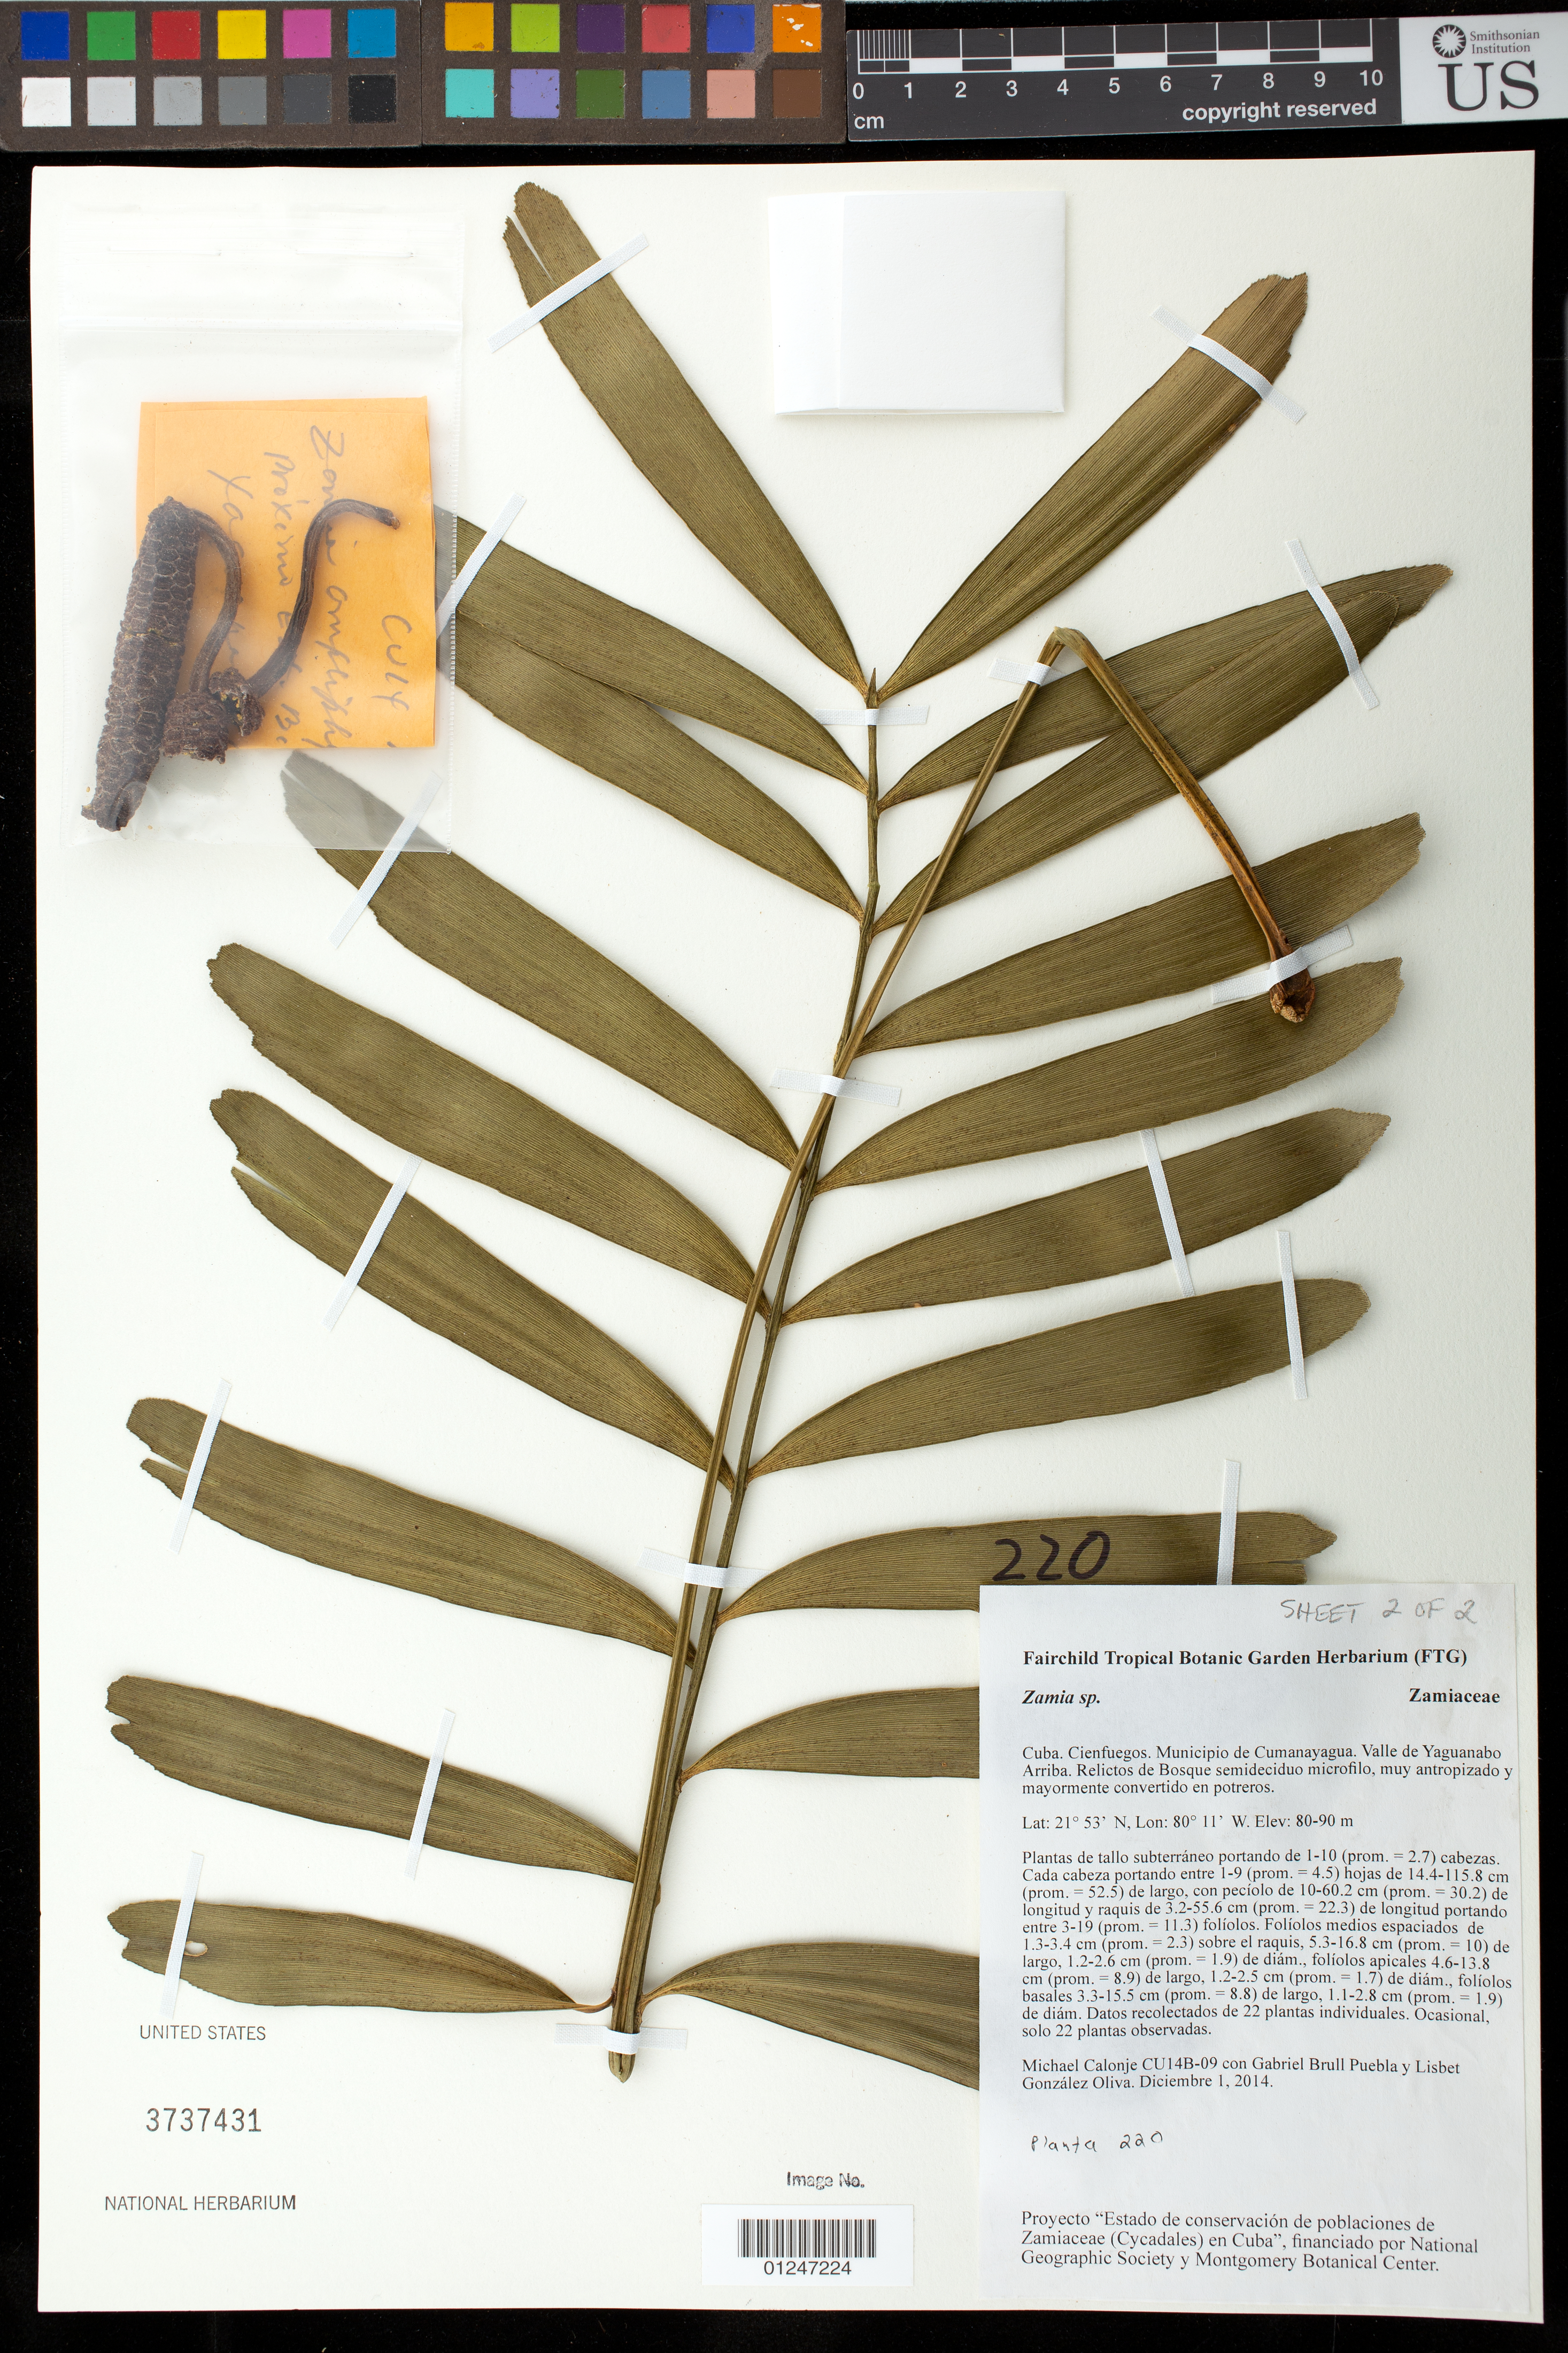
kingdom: Plantae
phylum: Tracheophyta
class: Cycadopsida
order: Cycadales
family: Zamiaceae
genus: Zamia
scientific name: Zamia sp.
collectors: M. Calonje et al.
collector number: CU14B-09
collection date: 2014-12-01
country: Cuba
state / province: Cienfuegos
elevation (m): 80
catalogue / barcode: US 3737431